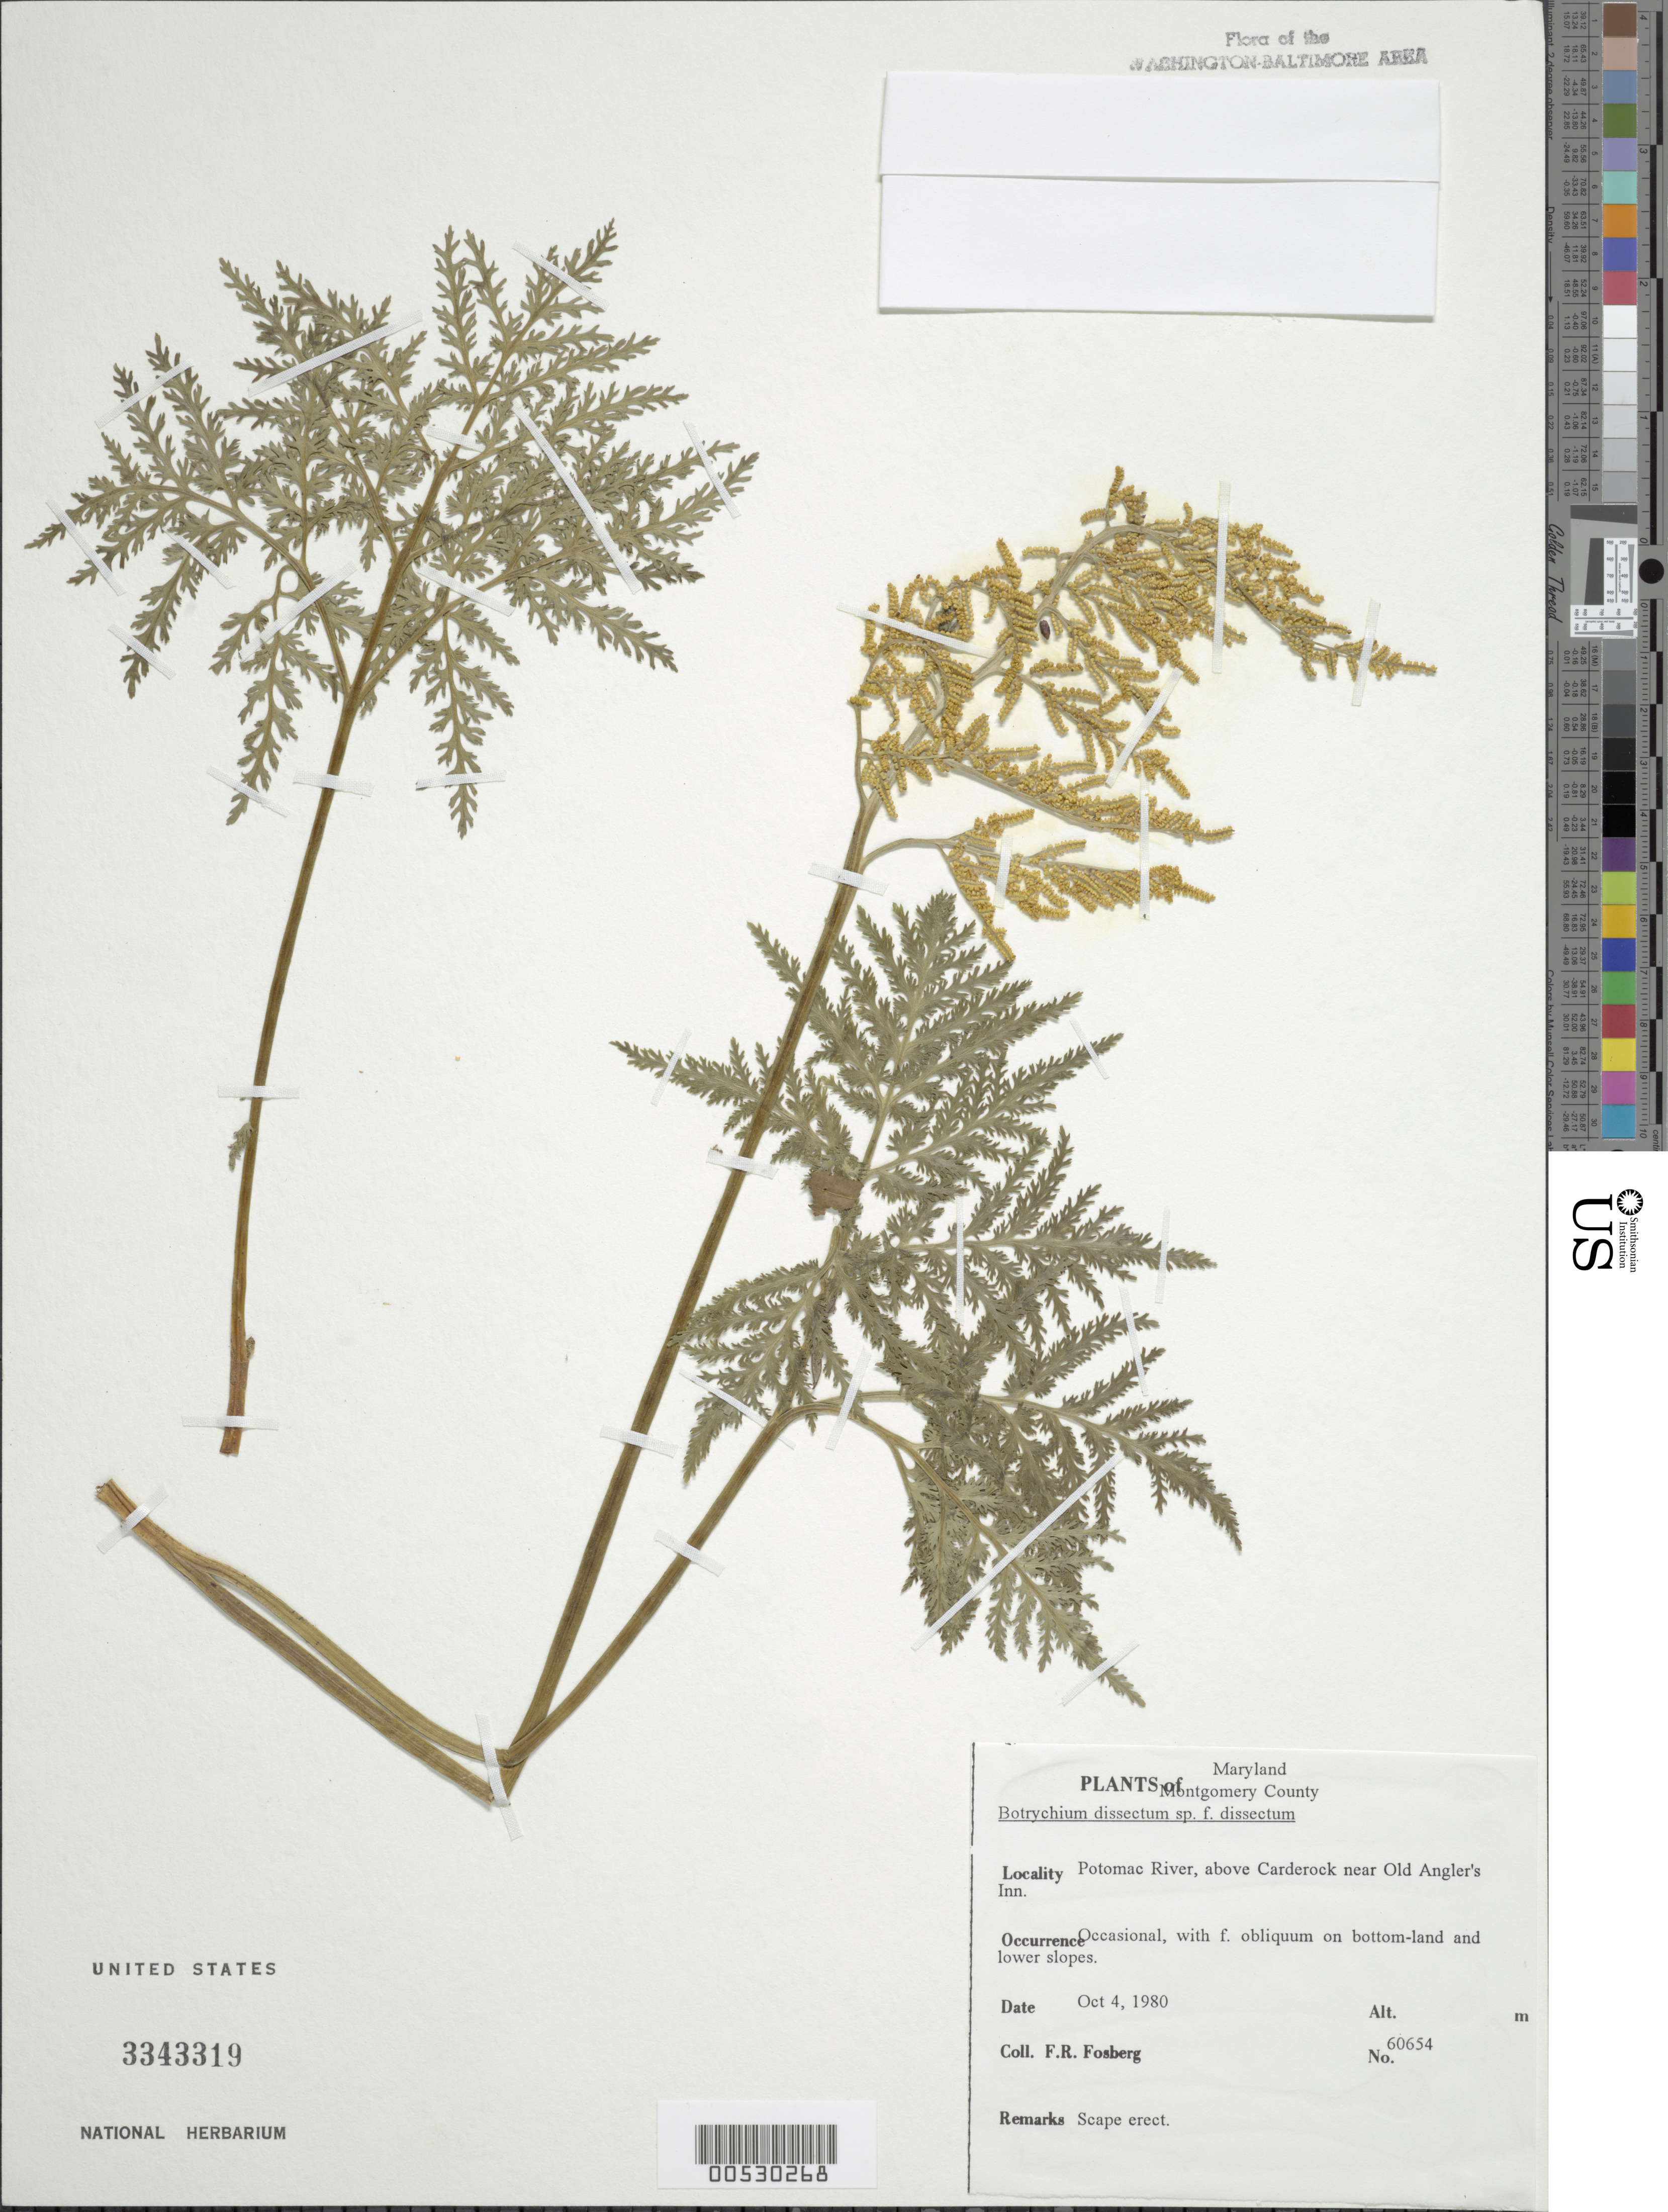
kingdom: Plantae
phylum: Tracheophyta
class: Polypodiopsida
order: Ophioglossales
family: Ophioglossaceae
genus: Botrychium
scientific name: Botrychium dissectum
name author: Spreng.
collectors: F. R. Fosberg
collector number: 60654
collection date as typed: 04 Oct 1980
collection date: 1980-10-04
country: United States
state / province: Maryland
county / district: Montgomery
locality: Potomac River, above Carderock near Old Angler's Inn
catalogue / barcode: US 3343319